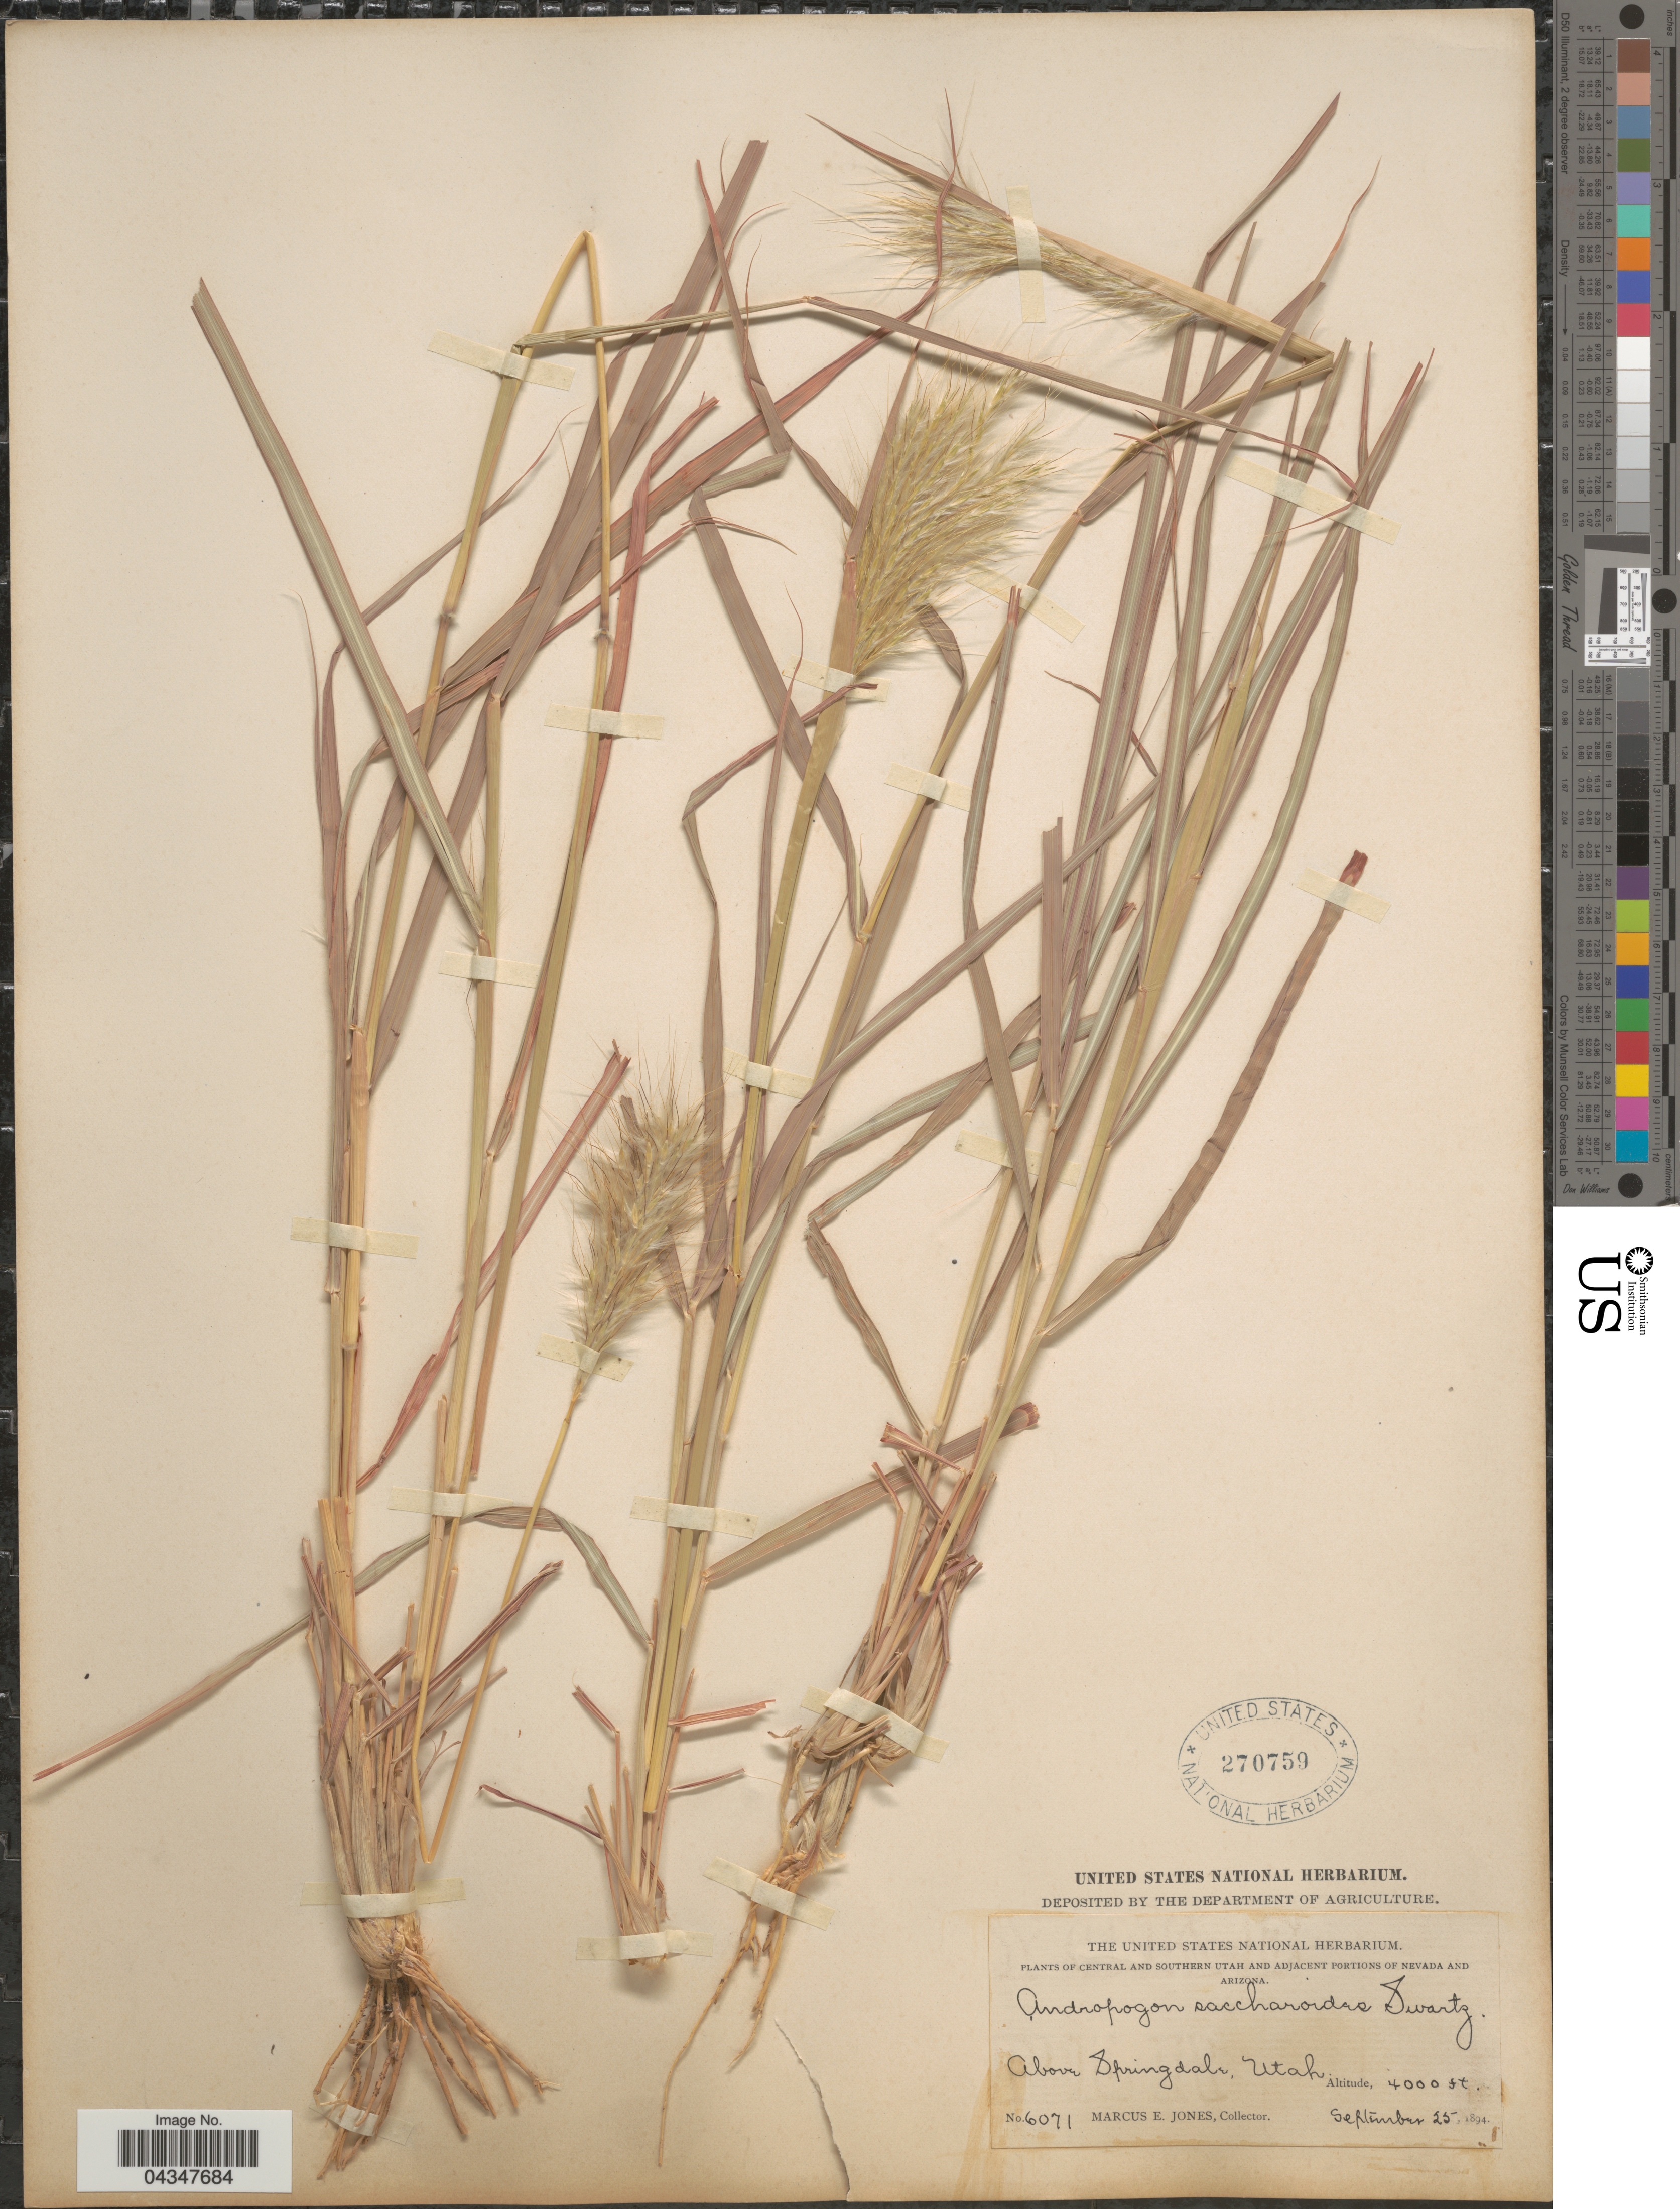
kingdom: Plantae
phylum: Tracheophyta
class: Liliopsida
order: Poales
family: Poaceae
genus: Bothriochloa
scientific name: Bothriochloa barbinodis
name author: (Lag.) Herter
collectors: M. E. Jones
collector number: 6071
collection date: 1894-09-25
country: United States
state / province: Utah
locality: Central And Southern Utah. Above Springdale.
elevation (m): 1219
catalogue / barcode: US 270759